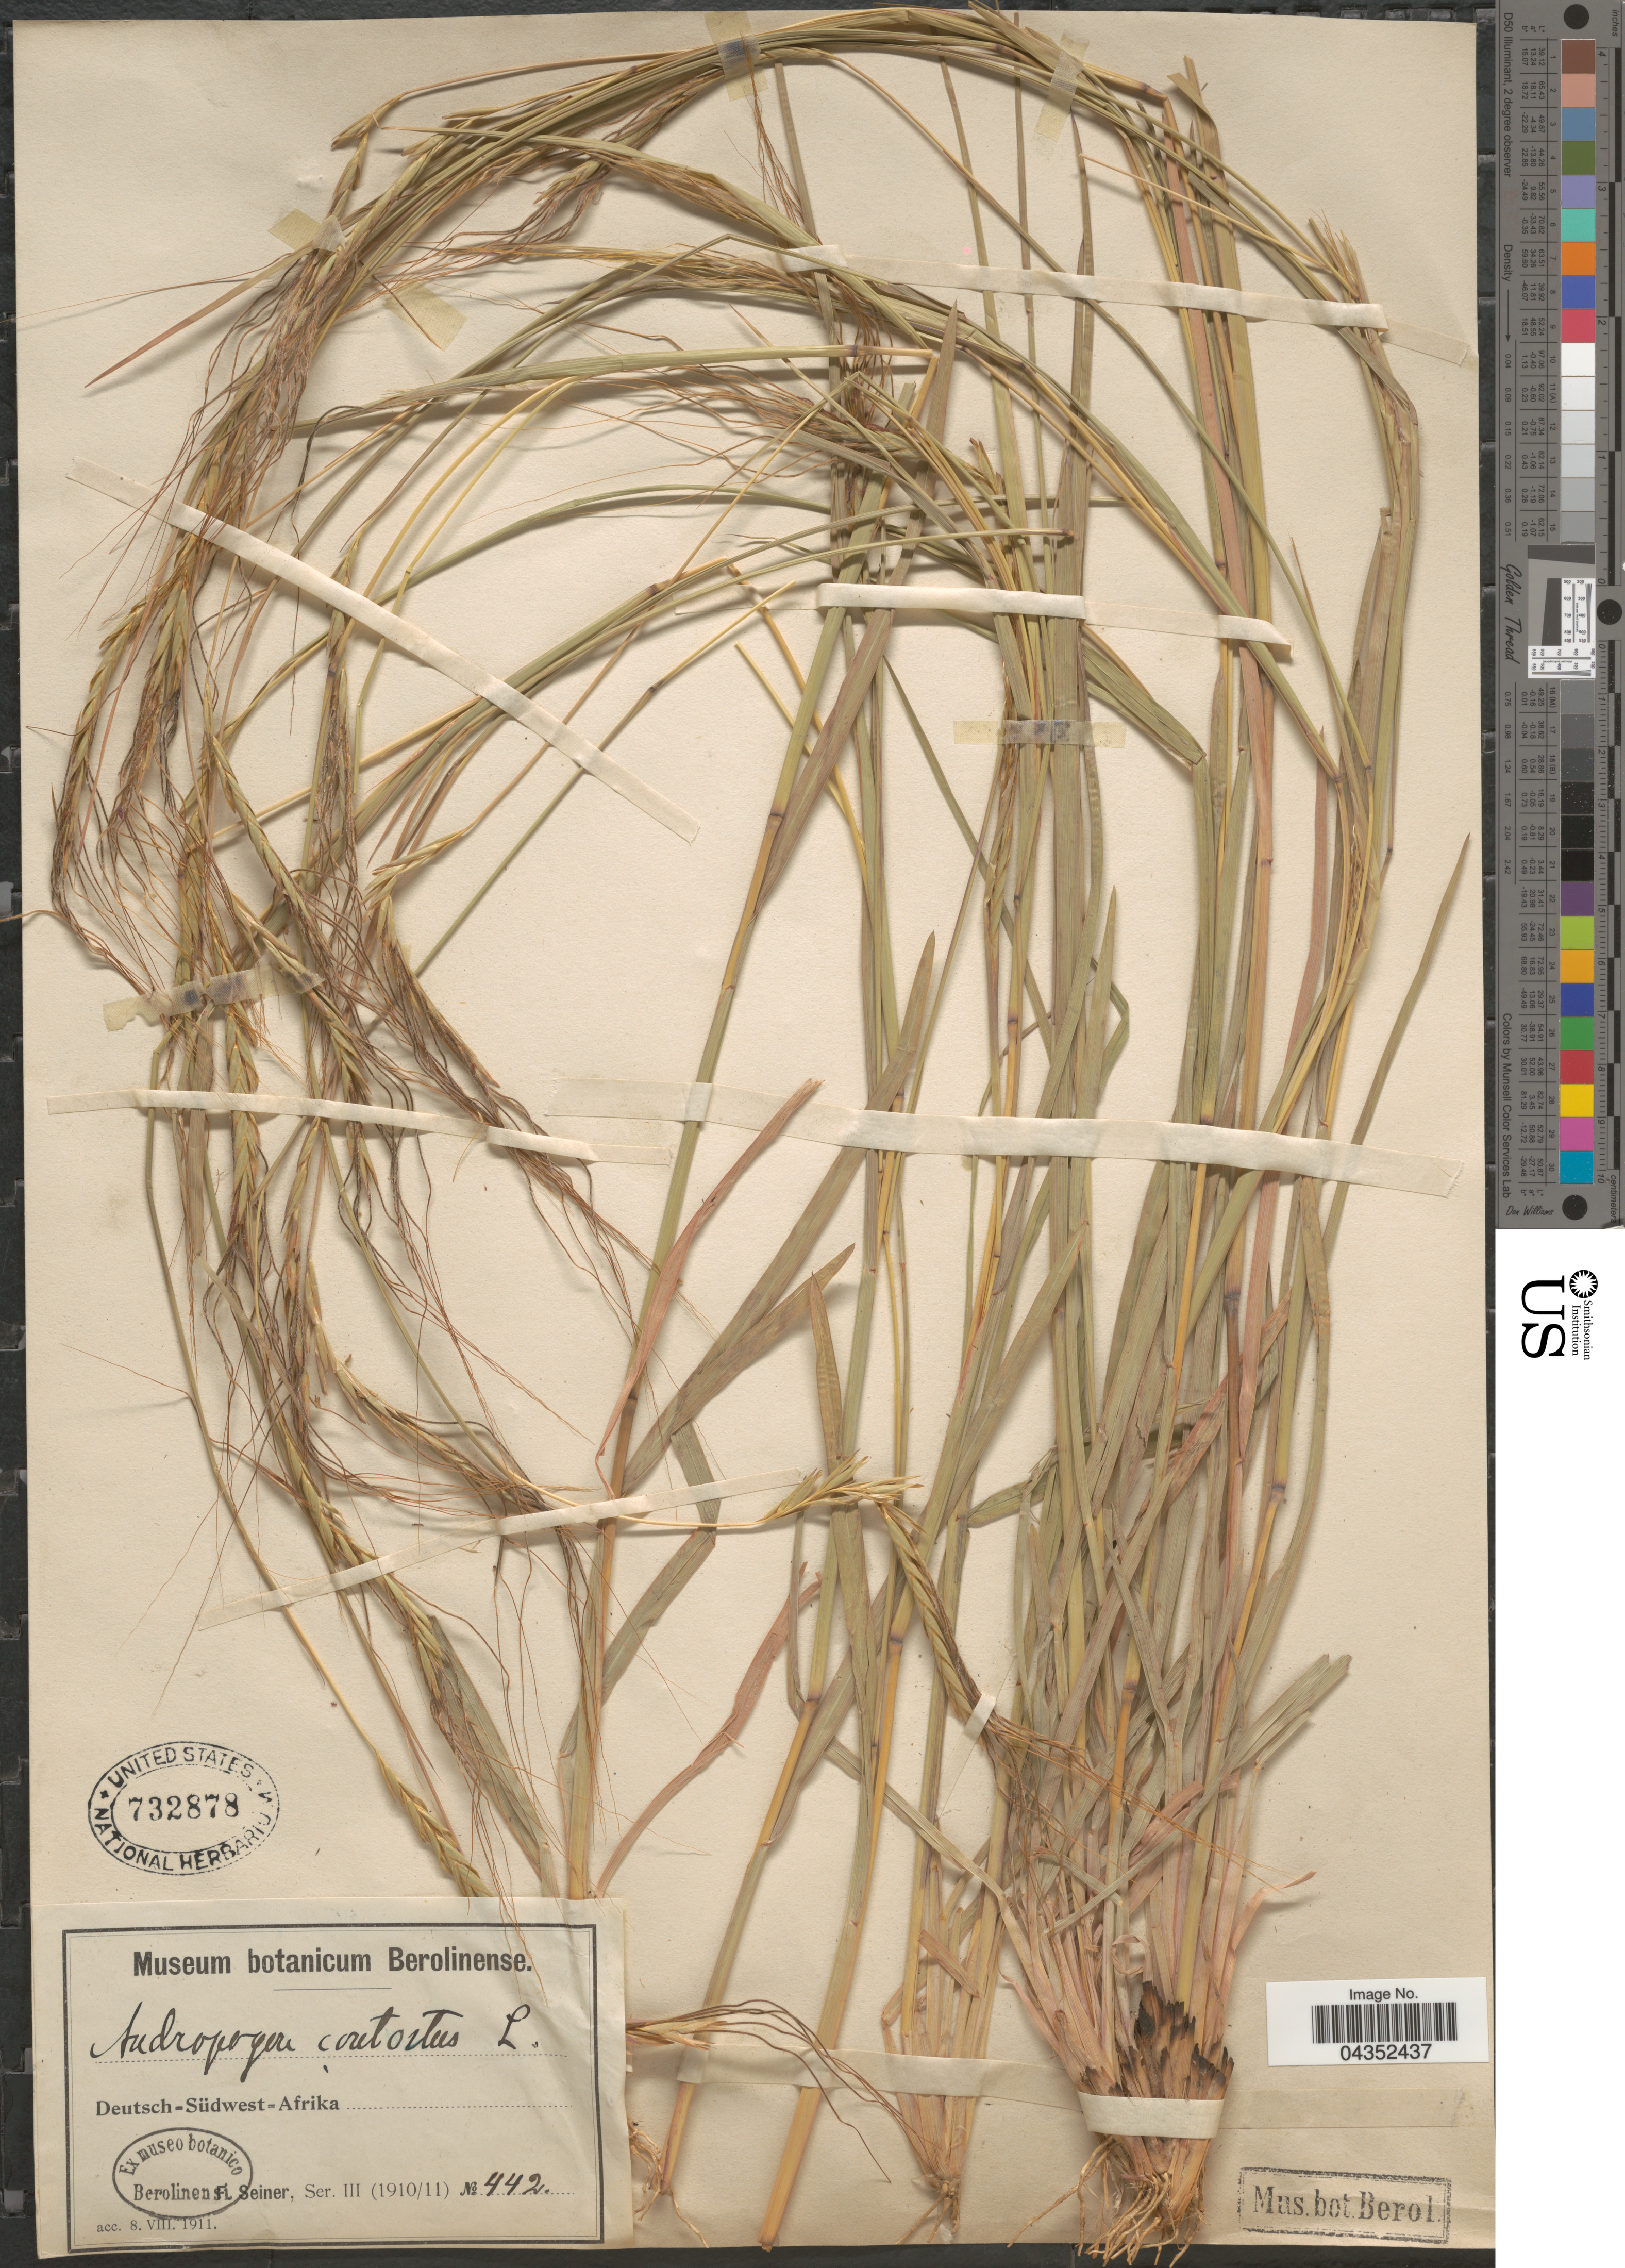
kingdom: Plantae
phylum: Tracheophyta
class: Liliopsida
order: Poales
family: Poaceae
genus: Heteropogon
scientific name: Heteropogon contortus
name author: (L.) P. Beauv. ex Roem. & Schult.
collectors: ex Mus. Bot. Berolinensi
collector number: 442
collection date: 1910/1911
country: Namibia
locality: Deutsch=Südwest=Afrika.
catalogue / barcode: US 732878